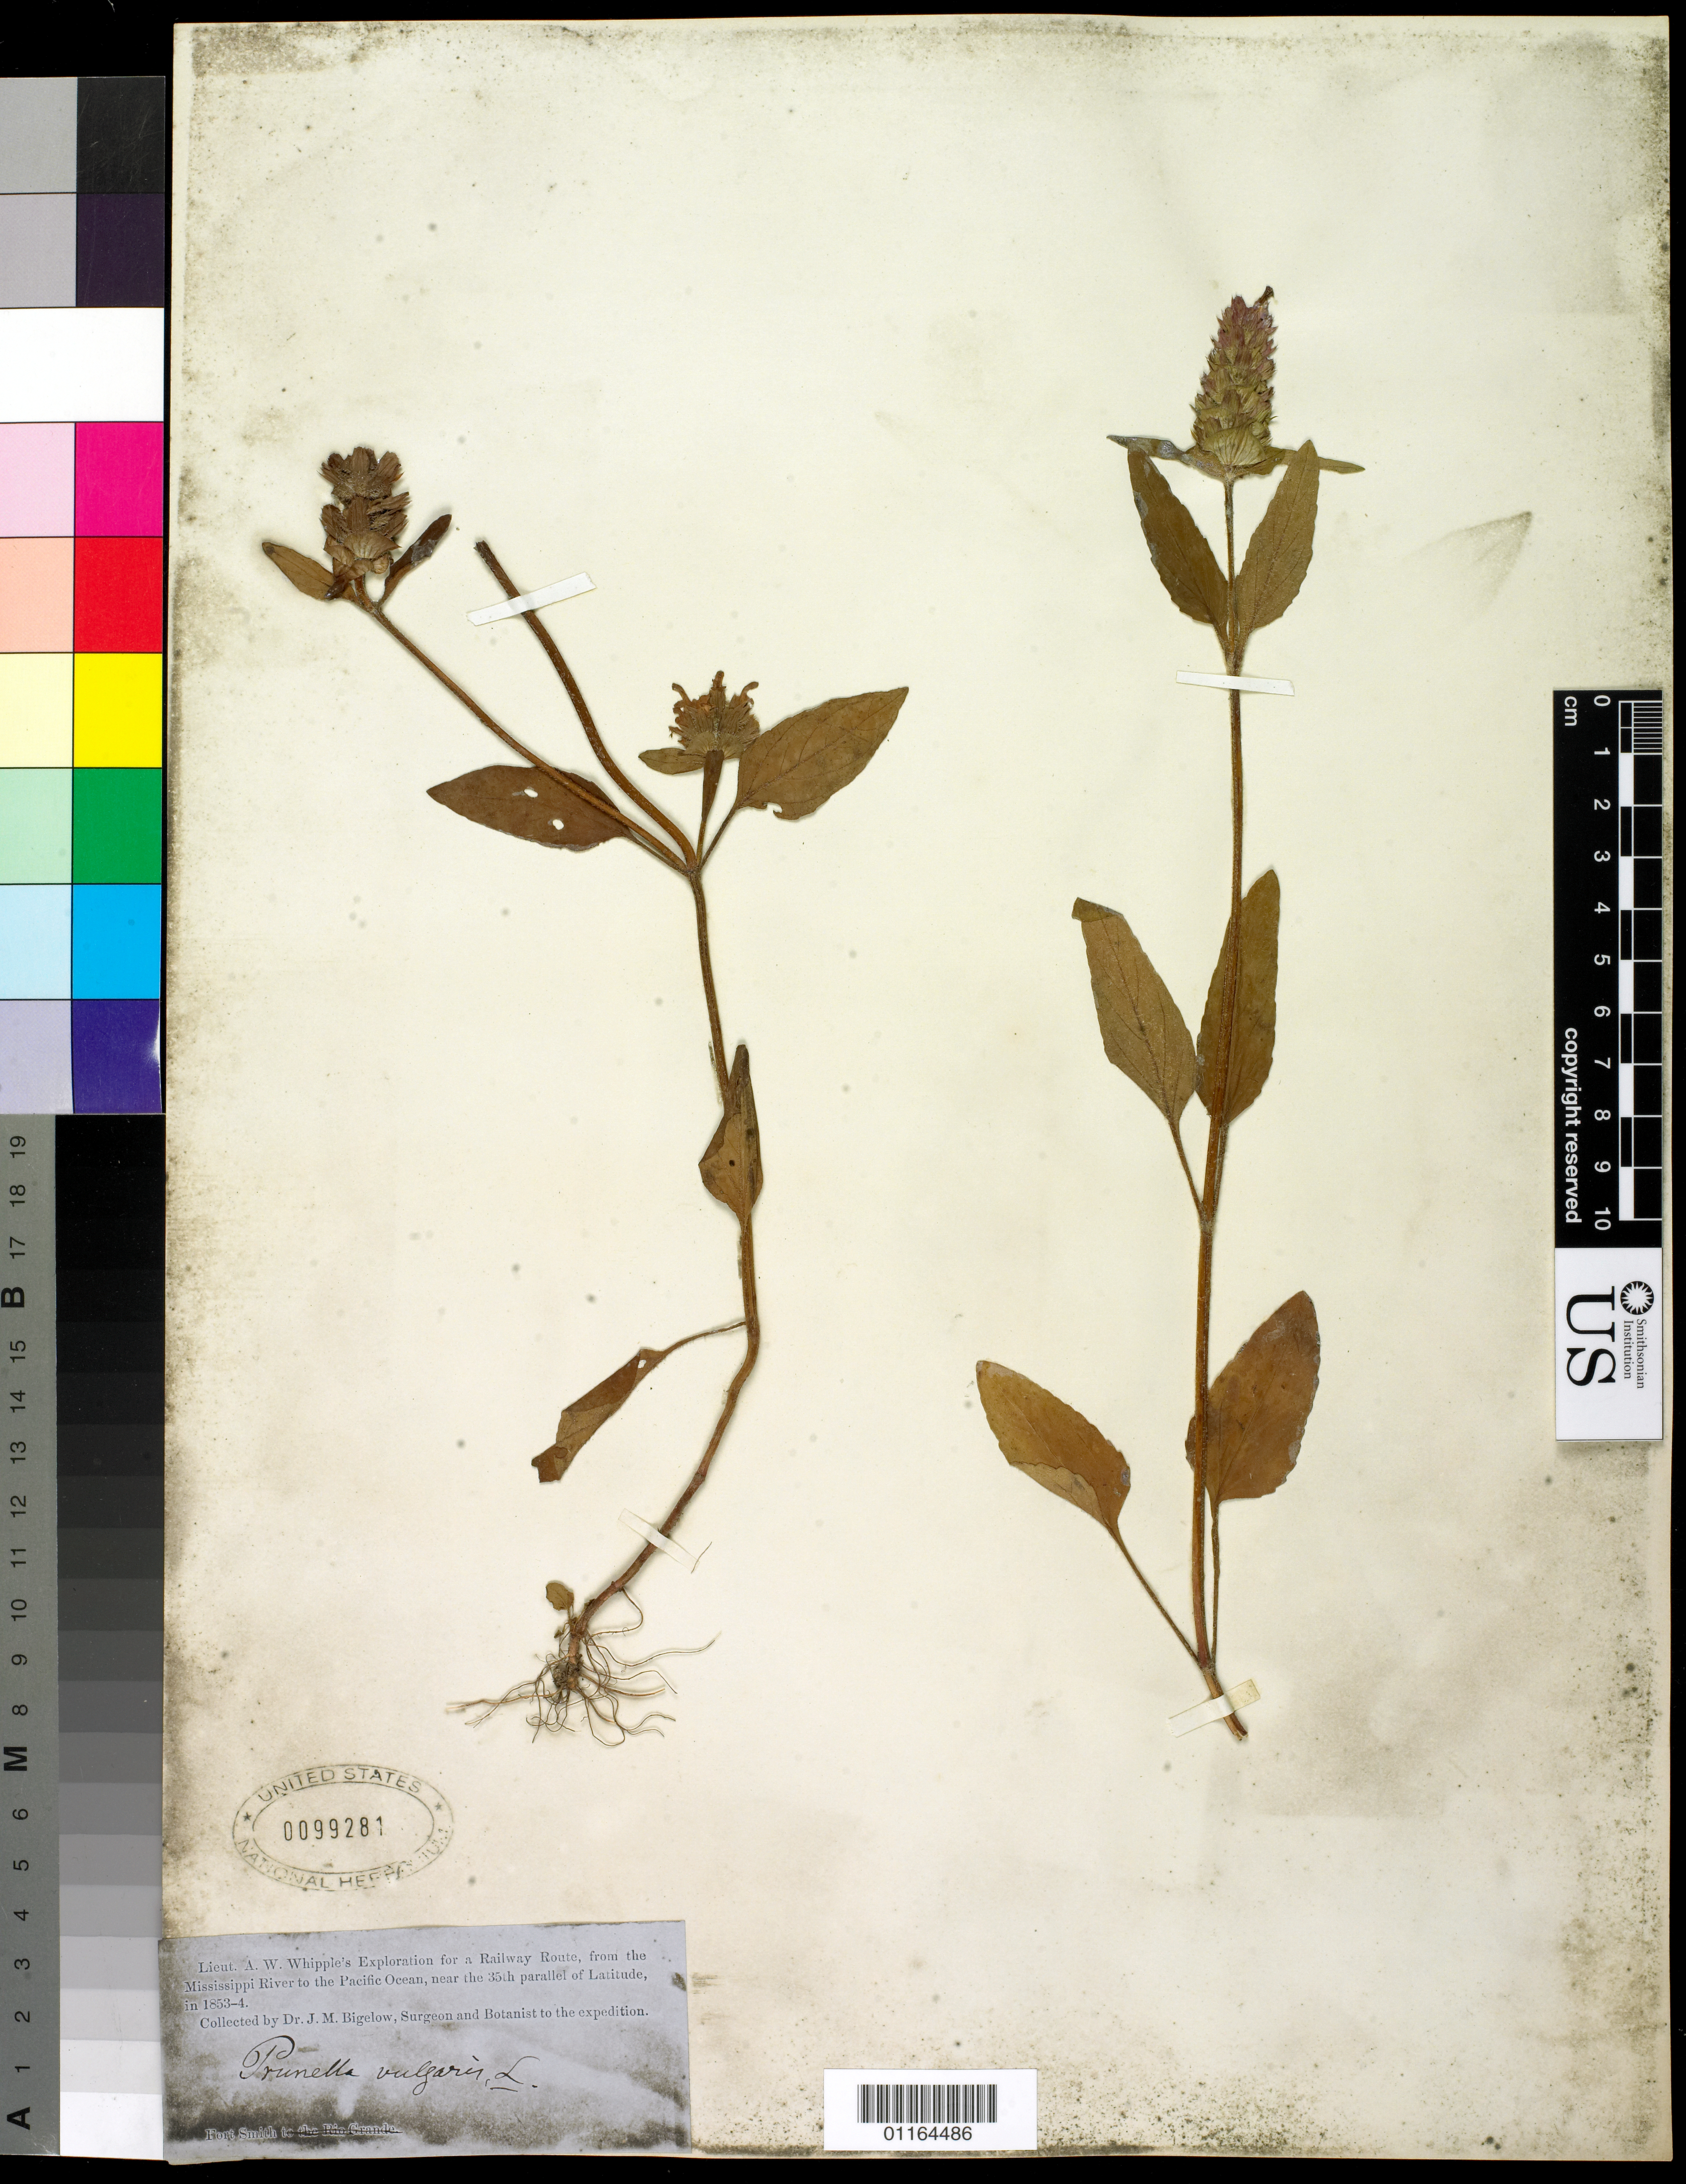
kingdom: Plantae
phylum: Tracheophyta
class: Magnoliopsida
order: Lamiales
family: Lamiaceae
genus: Prunella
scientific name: Prunella vulgaris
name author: L.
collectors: J. M. Bigelow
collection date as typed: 1853 to -- --- 1854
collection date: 1853/1854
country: United States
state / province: Arkansas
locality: Fort Smith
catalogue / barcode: US 99281